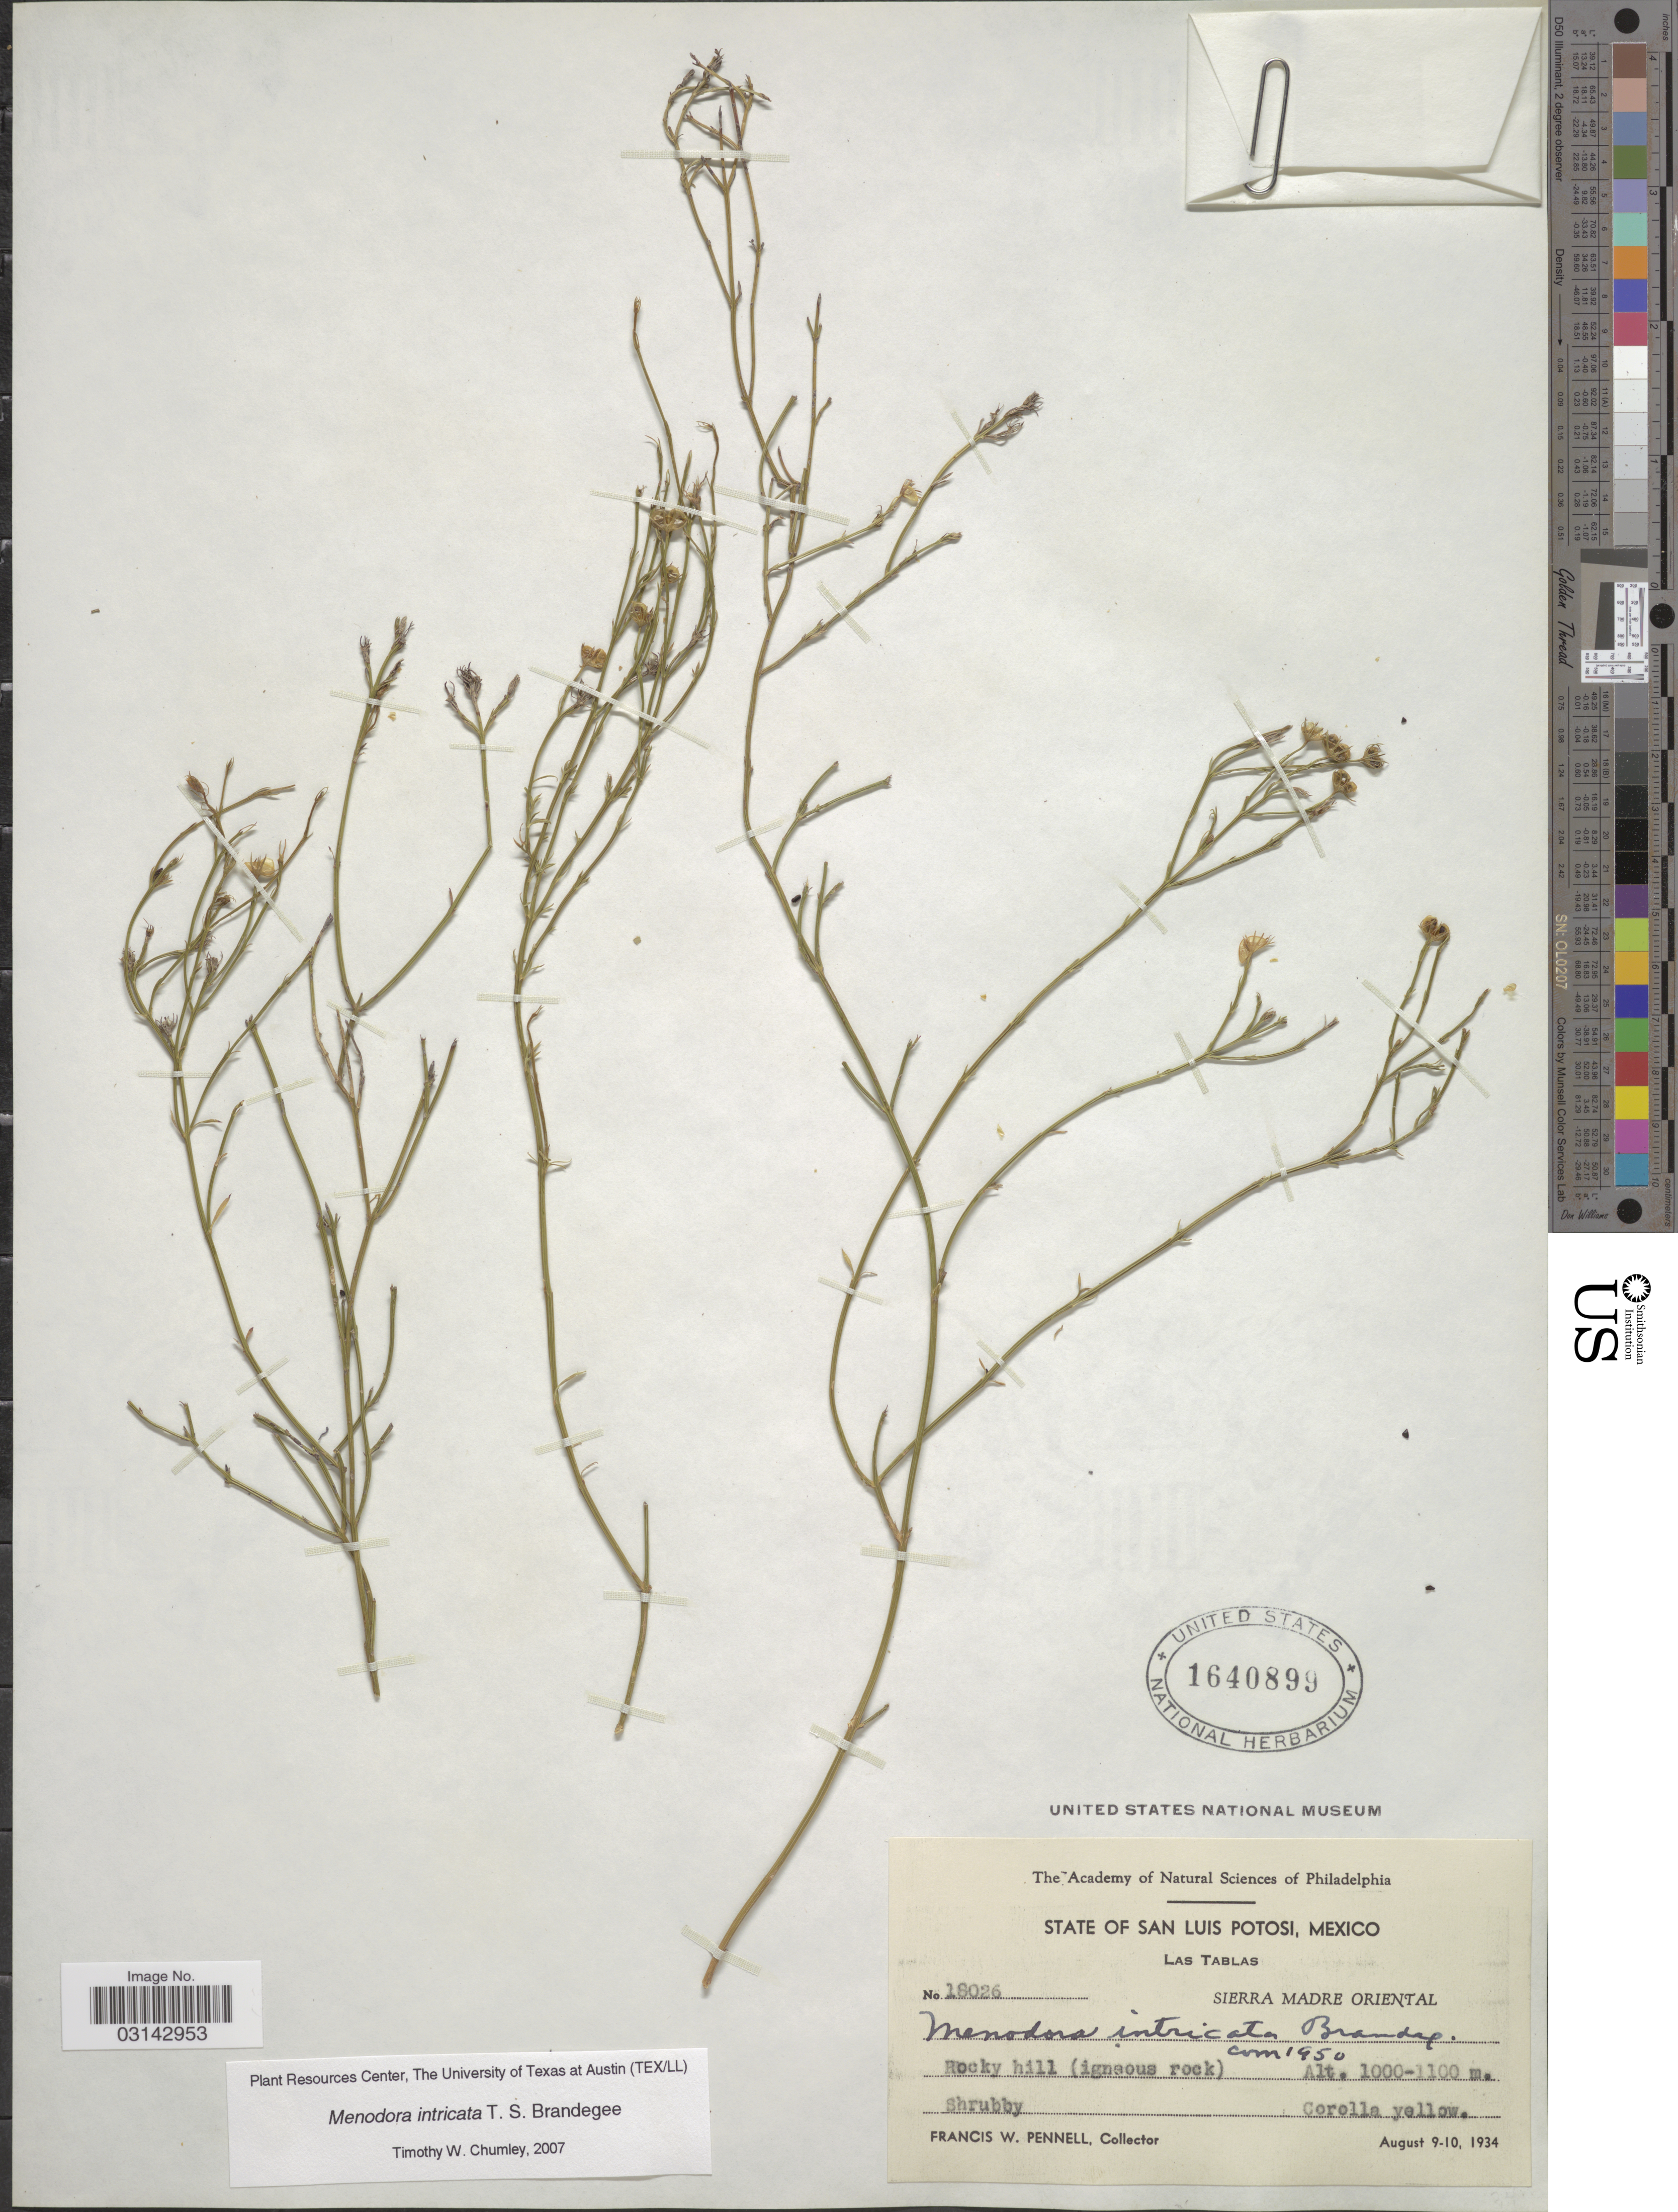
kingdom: Plantae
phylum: Tracheophyta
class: Magnoliopsida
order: Lamiales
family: Oleaceae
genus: Menodora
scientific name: Menodora intricata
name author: Brandegee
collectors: F. W. Pennell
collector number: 18026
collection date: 1934-08-09/1934-08-10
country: Mexico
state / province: San Luis Potosí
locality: Las Tablas. Sierra Madre Oriental.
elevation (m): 1000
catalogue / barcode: US 1640899